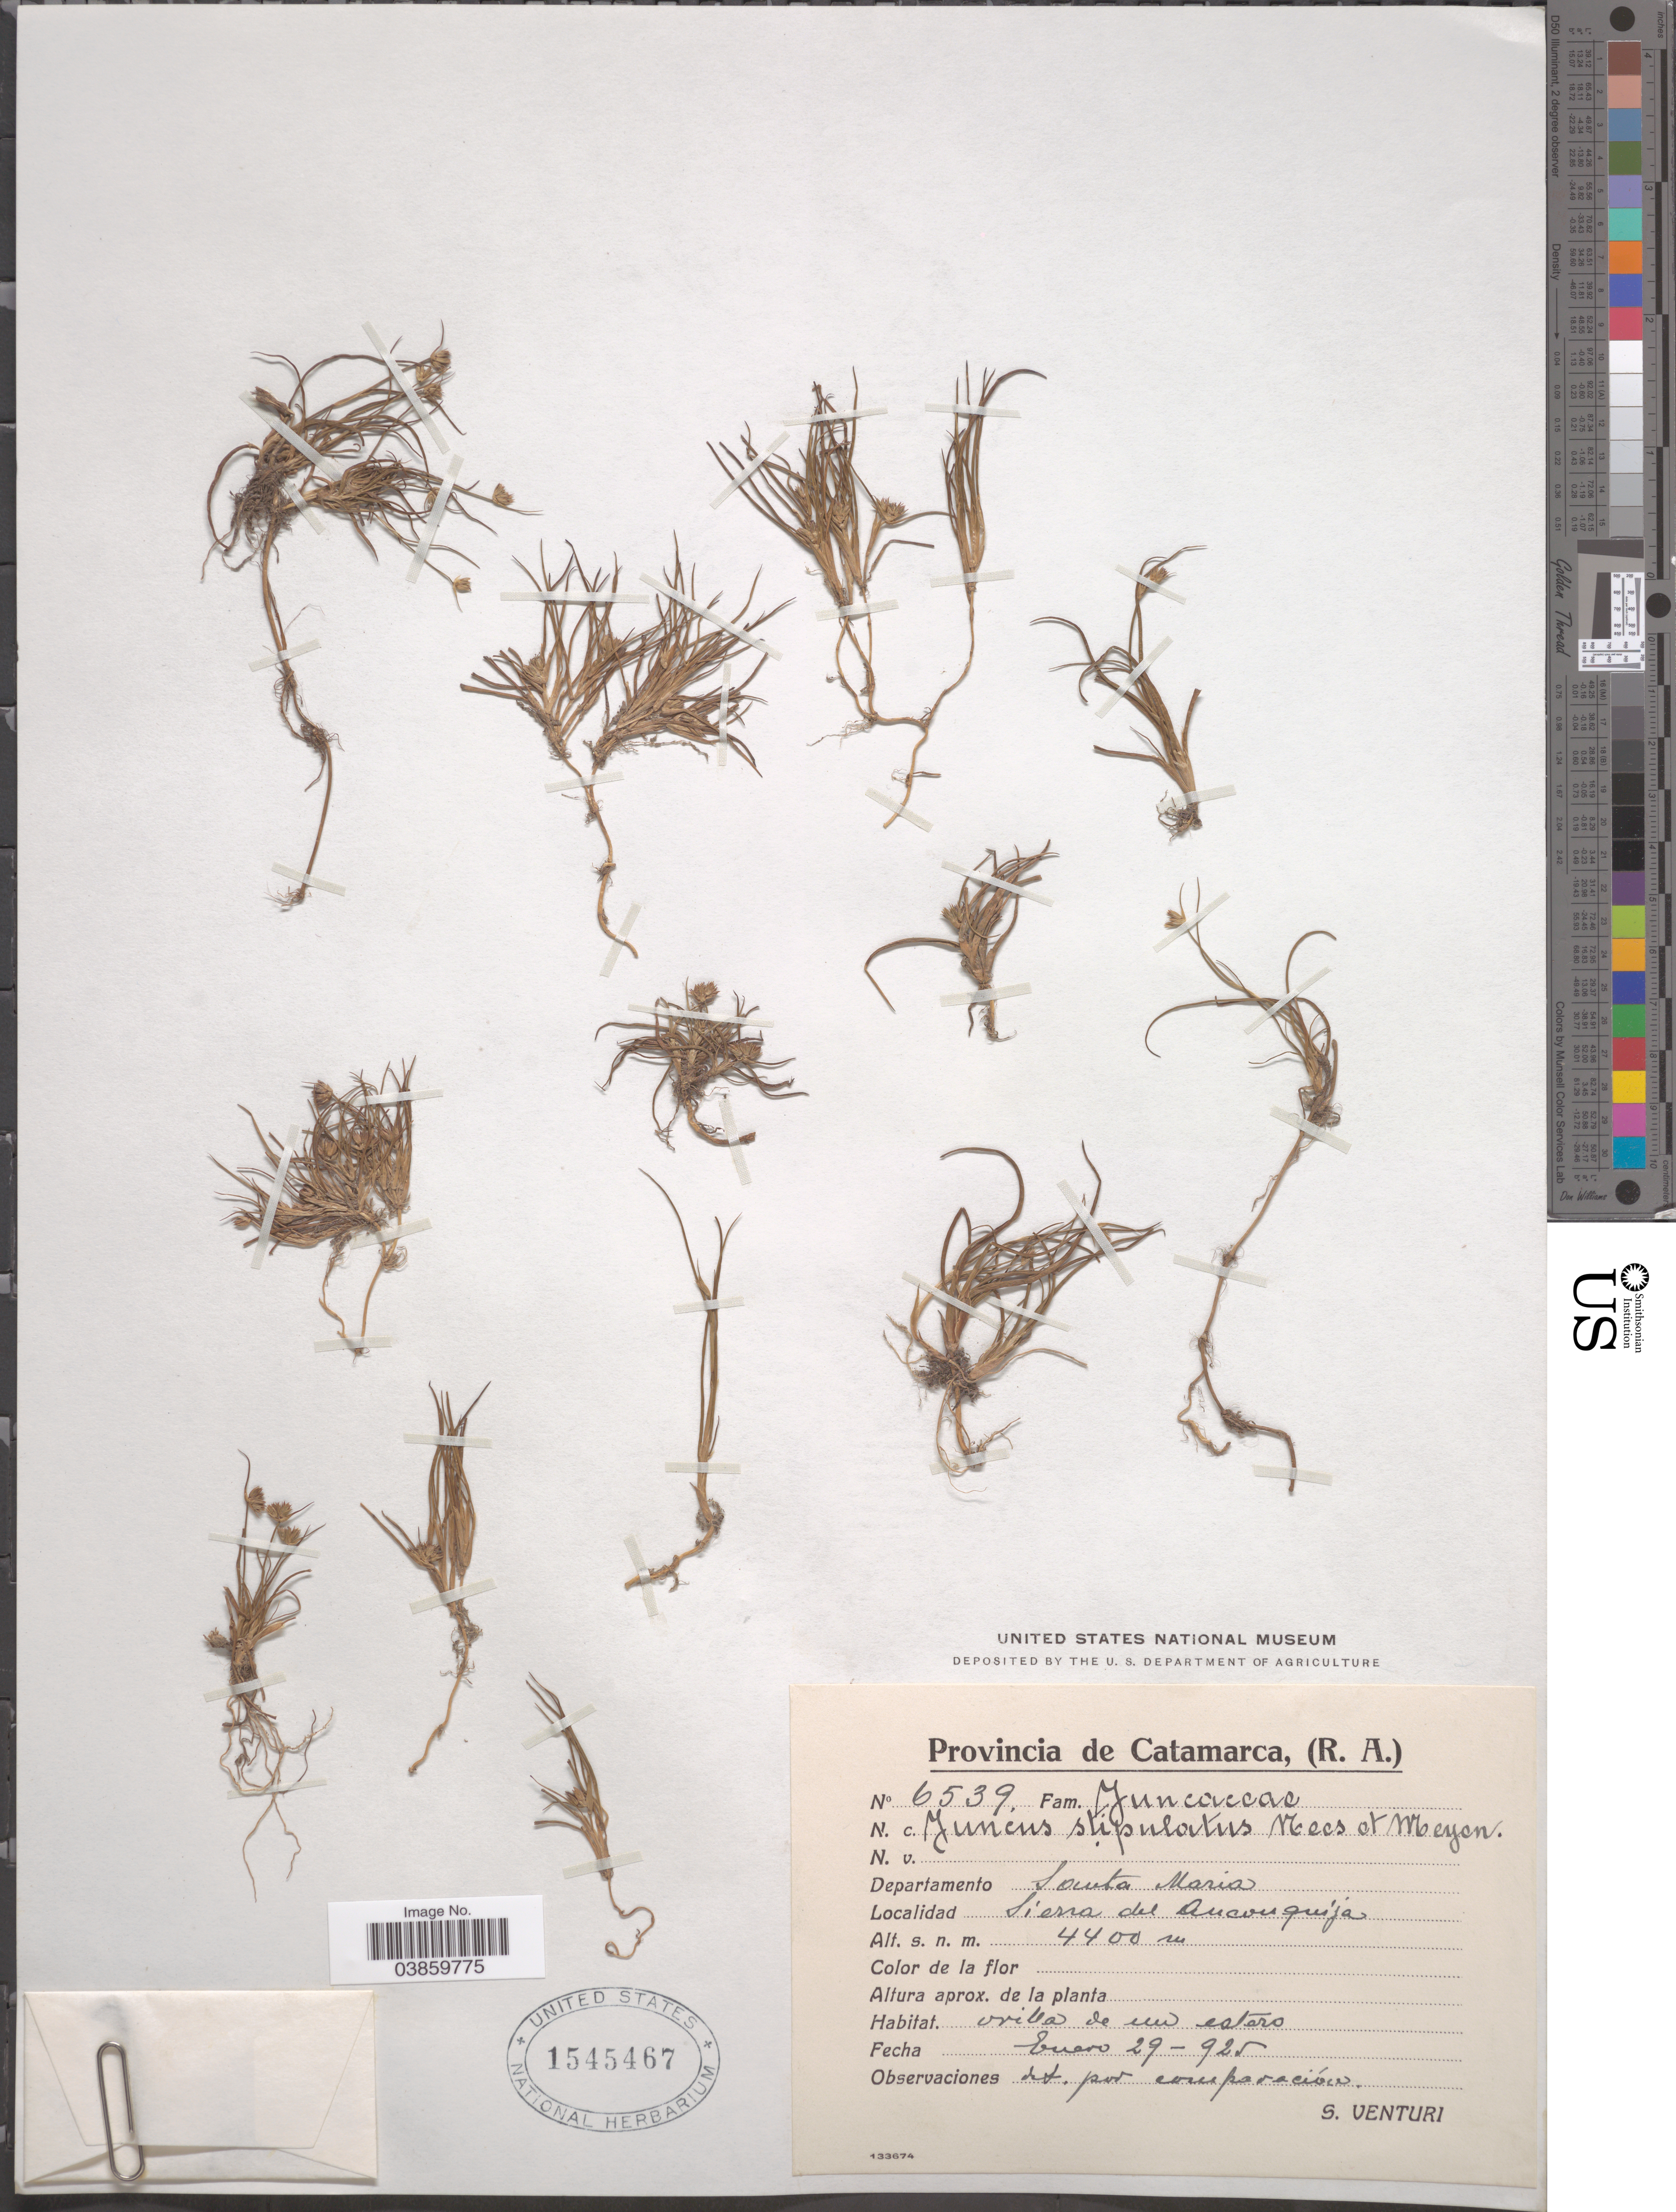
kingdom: Plantae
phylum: Tracheophyta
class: Liliopsida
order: Poales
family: Juncaceae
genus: Juncus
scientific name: Juncus stipulatus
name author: Nees & Meyen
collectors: S. Venturi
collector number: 6539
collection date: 1925-01-29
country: Argentina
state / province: Catamarca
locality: Departamento Santa Maria. Sierra del Anconquija.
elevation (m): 4400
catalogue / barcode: US 1545467